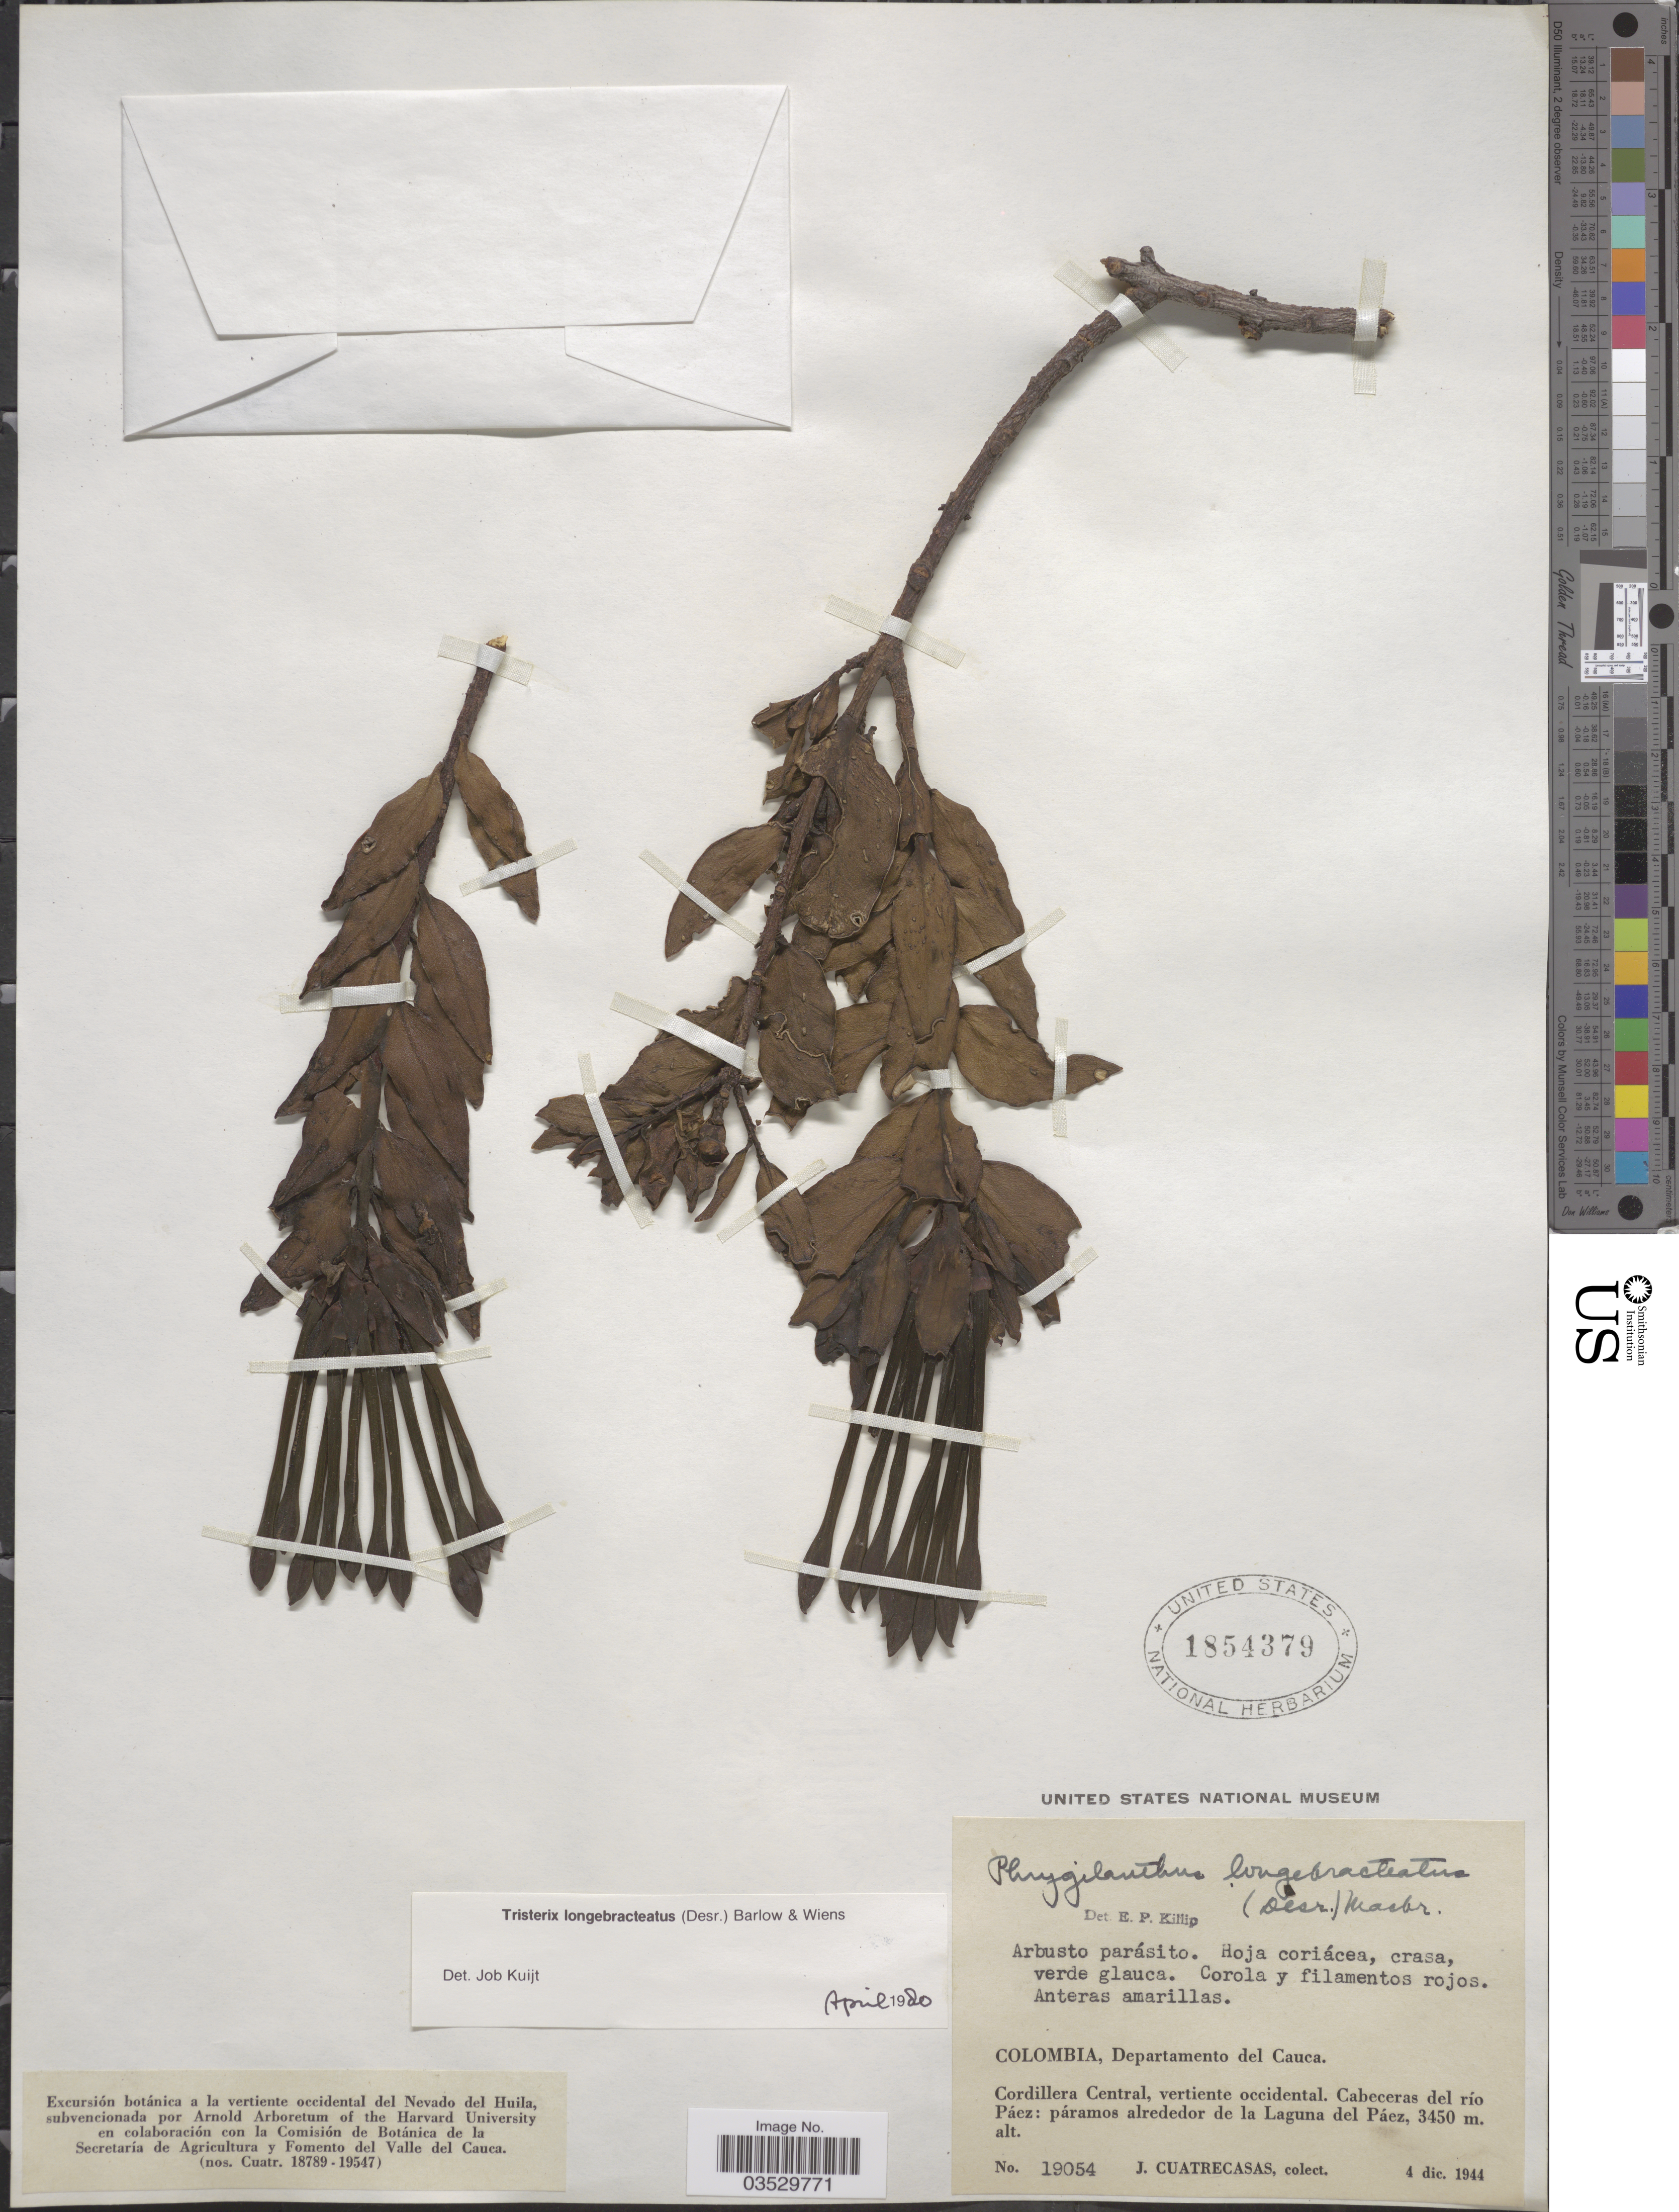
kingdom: Plantae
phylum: Tracheophyta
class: Magnoliopsida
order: Santalales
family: Loranthaceae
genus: Tristerix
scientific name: Tristerix longebracteatus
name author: (Desr.) Bart. & Wiens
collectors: J. Cuatrecasas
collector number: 19054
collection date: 1944-12-04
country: Colombia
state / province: Cauca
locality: Departamento del Cauca. Cordillera Central, vertiente occidental. Cabeceras del río Páez: páramos alrededor de la Laguna del Páez.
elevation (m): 3450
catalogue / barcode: US 1854379